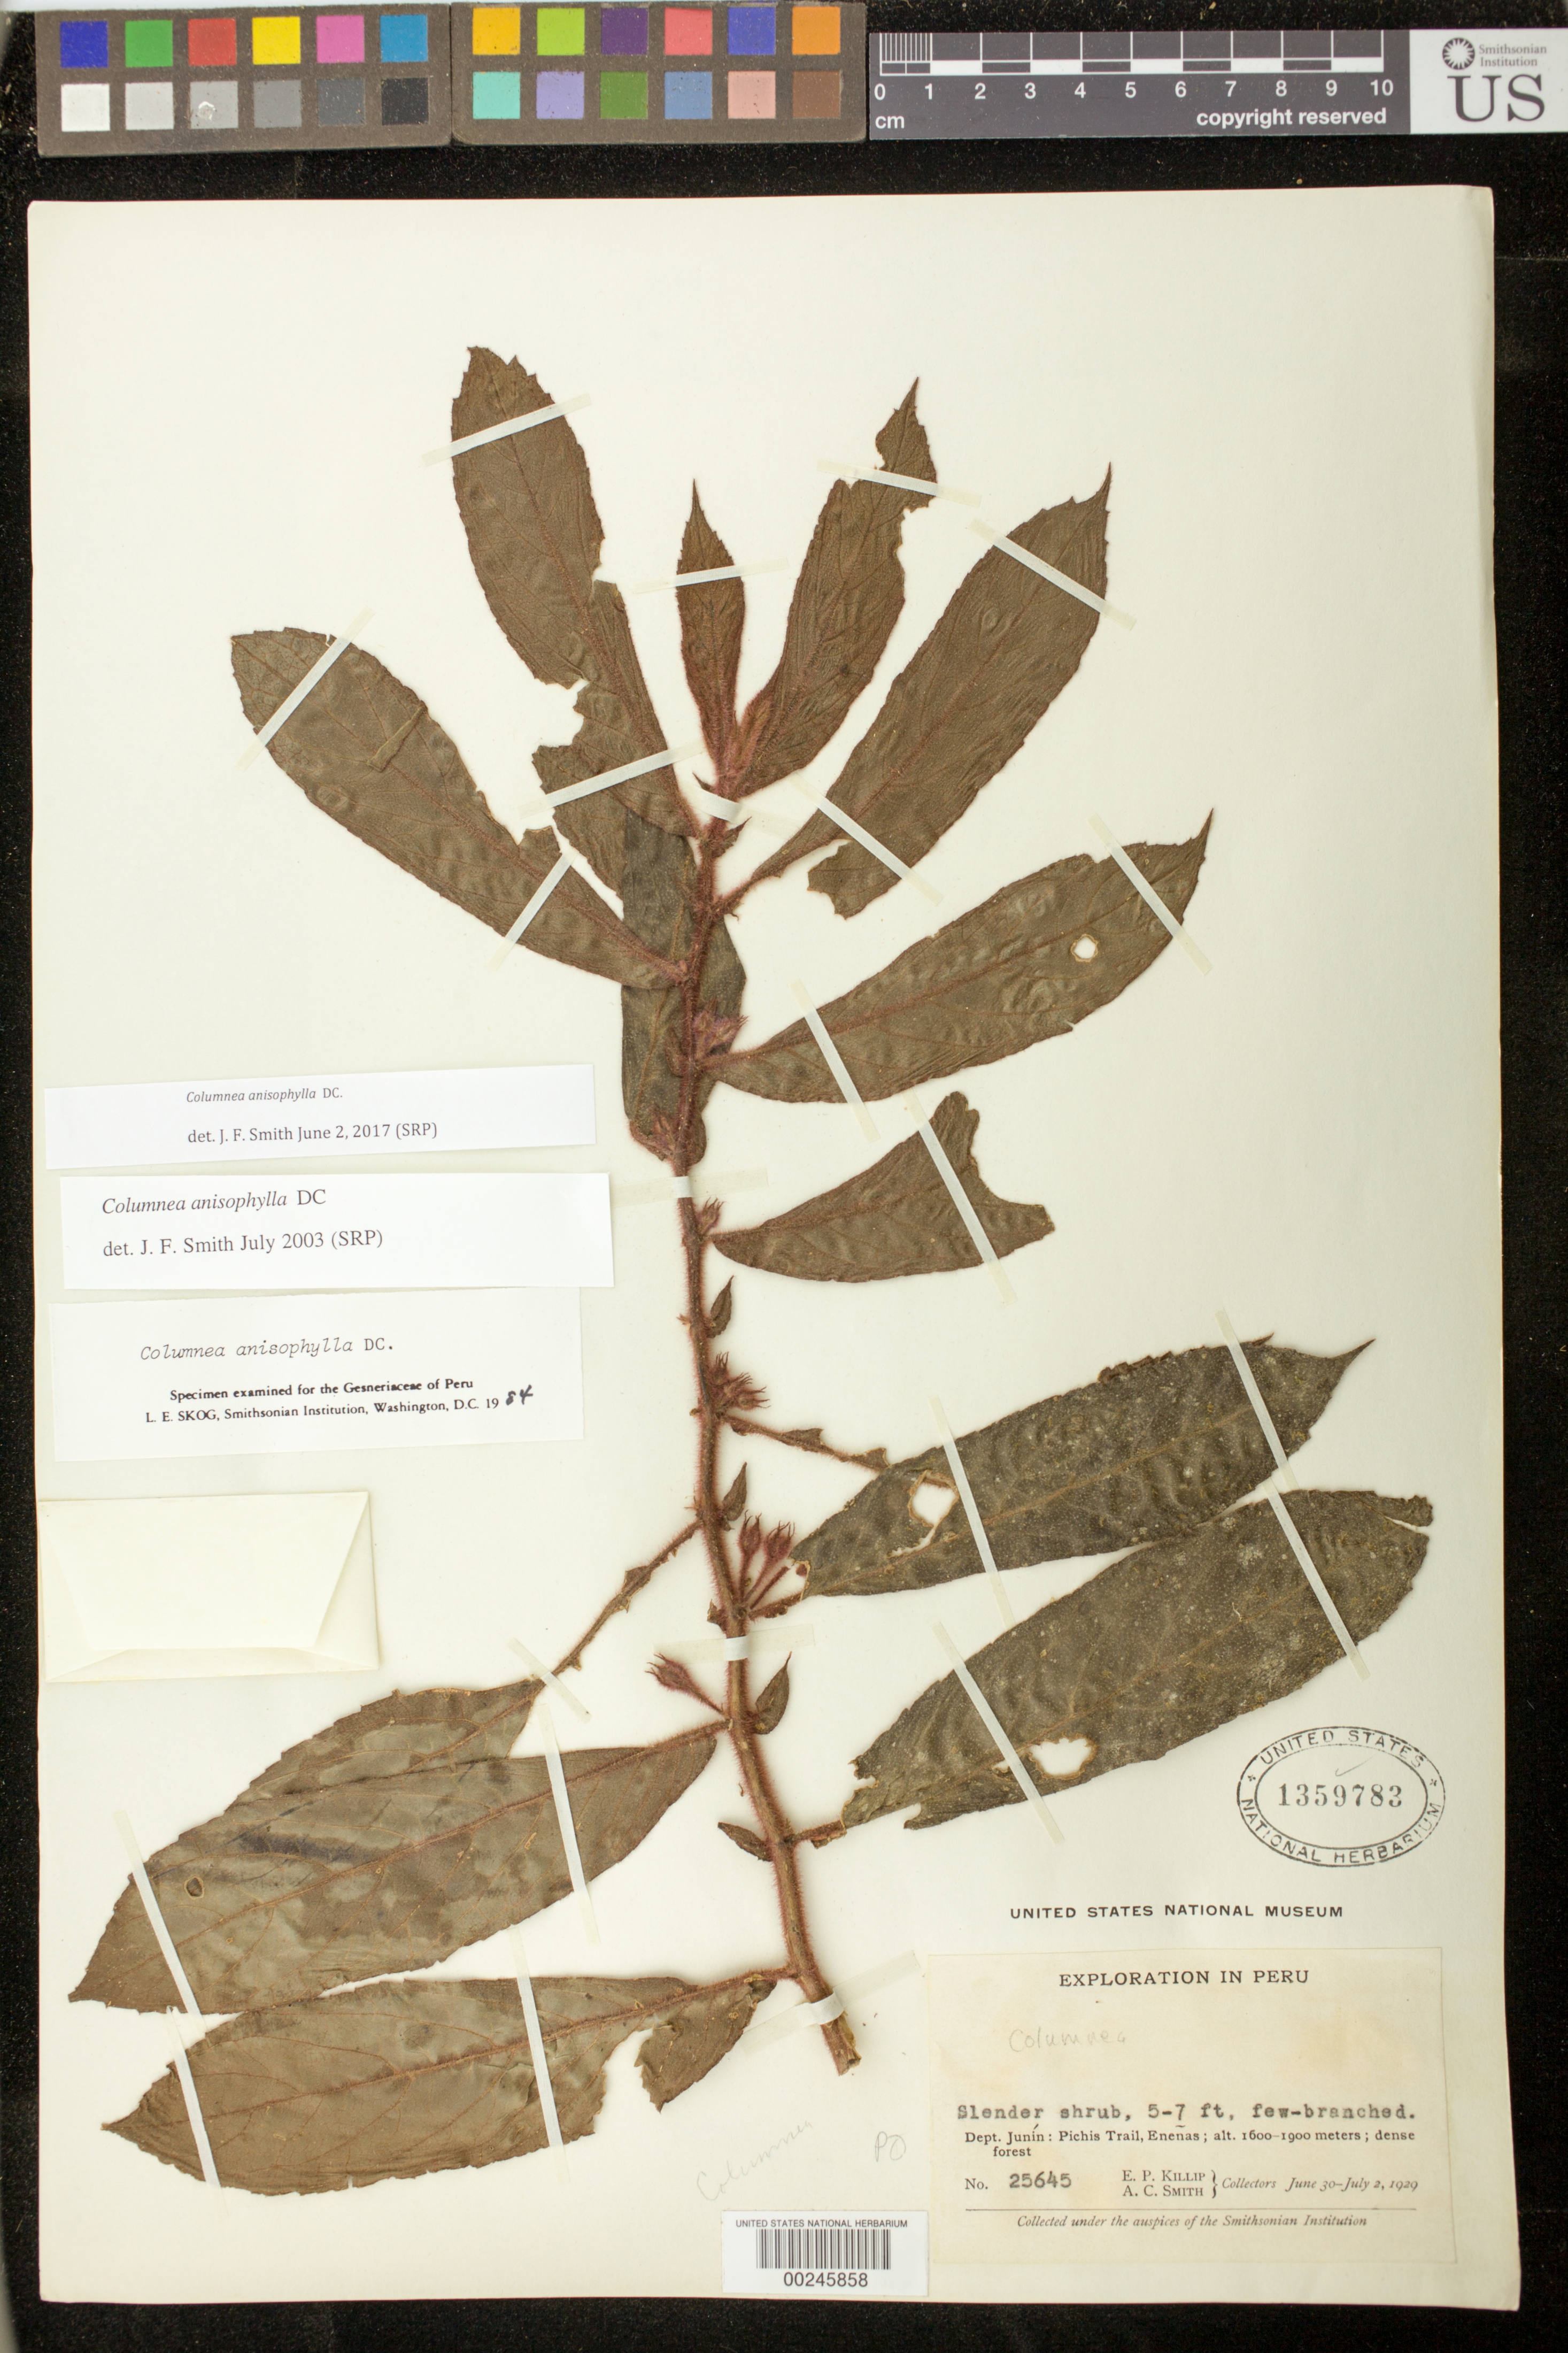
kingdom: Plantae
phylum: Tracheophyta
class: Magnoliopsida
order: Lamiales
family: Gesneriaceae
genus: Columnea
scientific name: Columnea anisophylla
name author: DC.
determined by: Smith, J. F.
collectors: E. P. Killip & A. C. Smith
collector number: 25645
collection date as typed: Jun-Jul 1929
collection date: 1929-06/1929-07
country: Peru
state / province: Junín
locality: Pichis trail, Enenas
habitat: Dense forest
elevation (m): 1600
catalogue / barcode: US 1359783